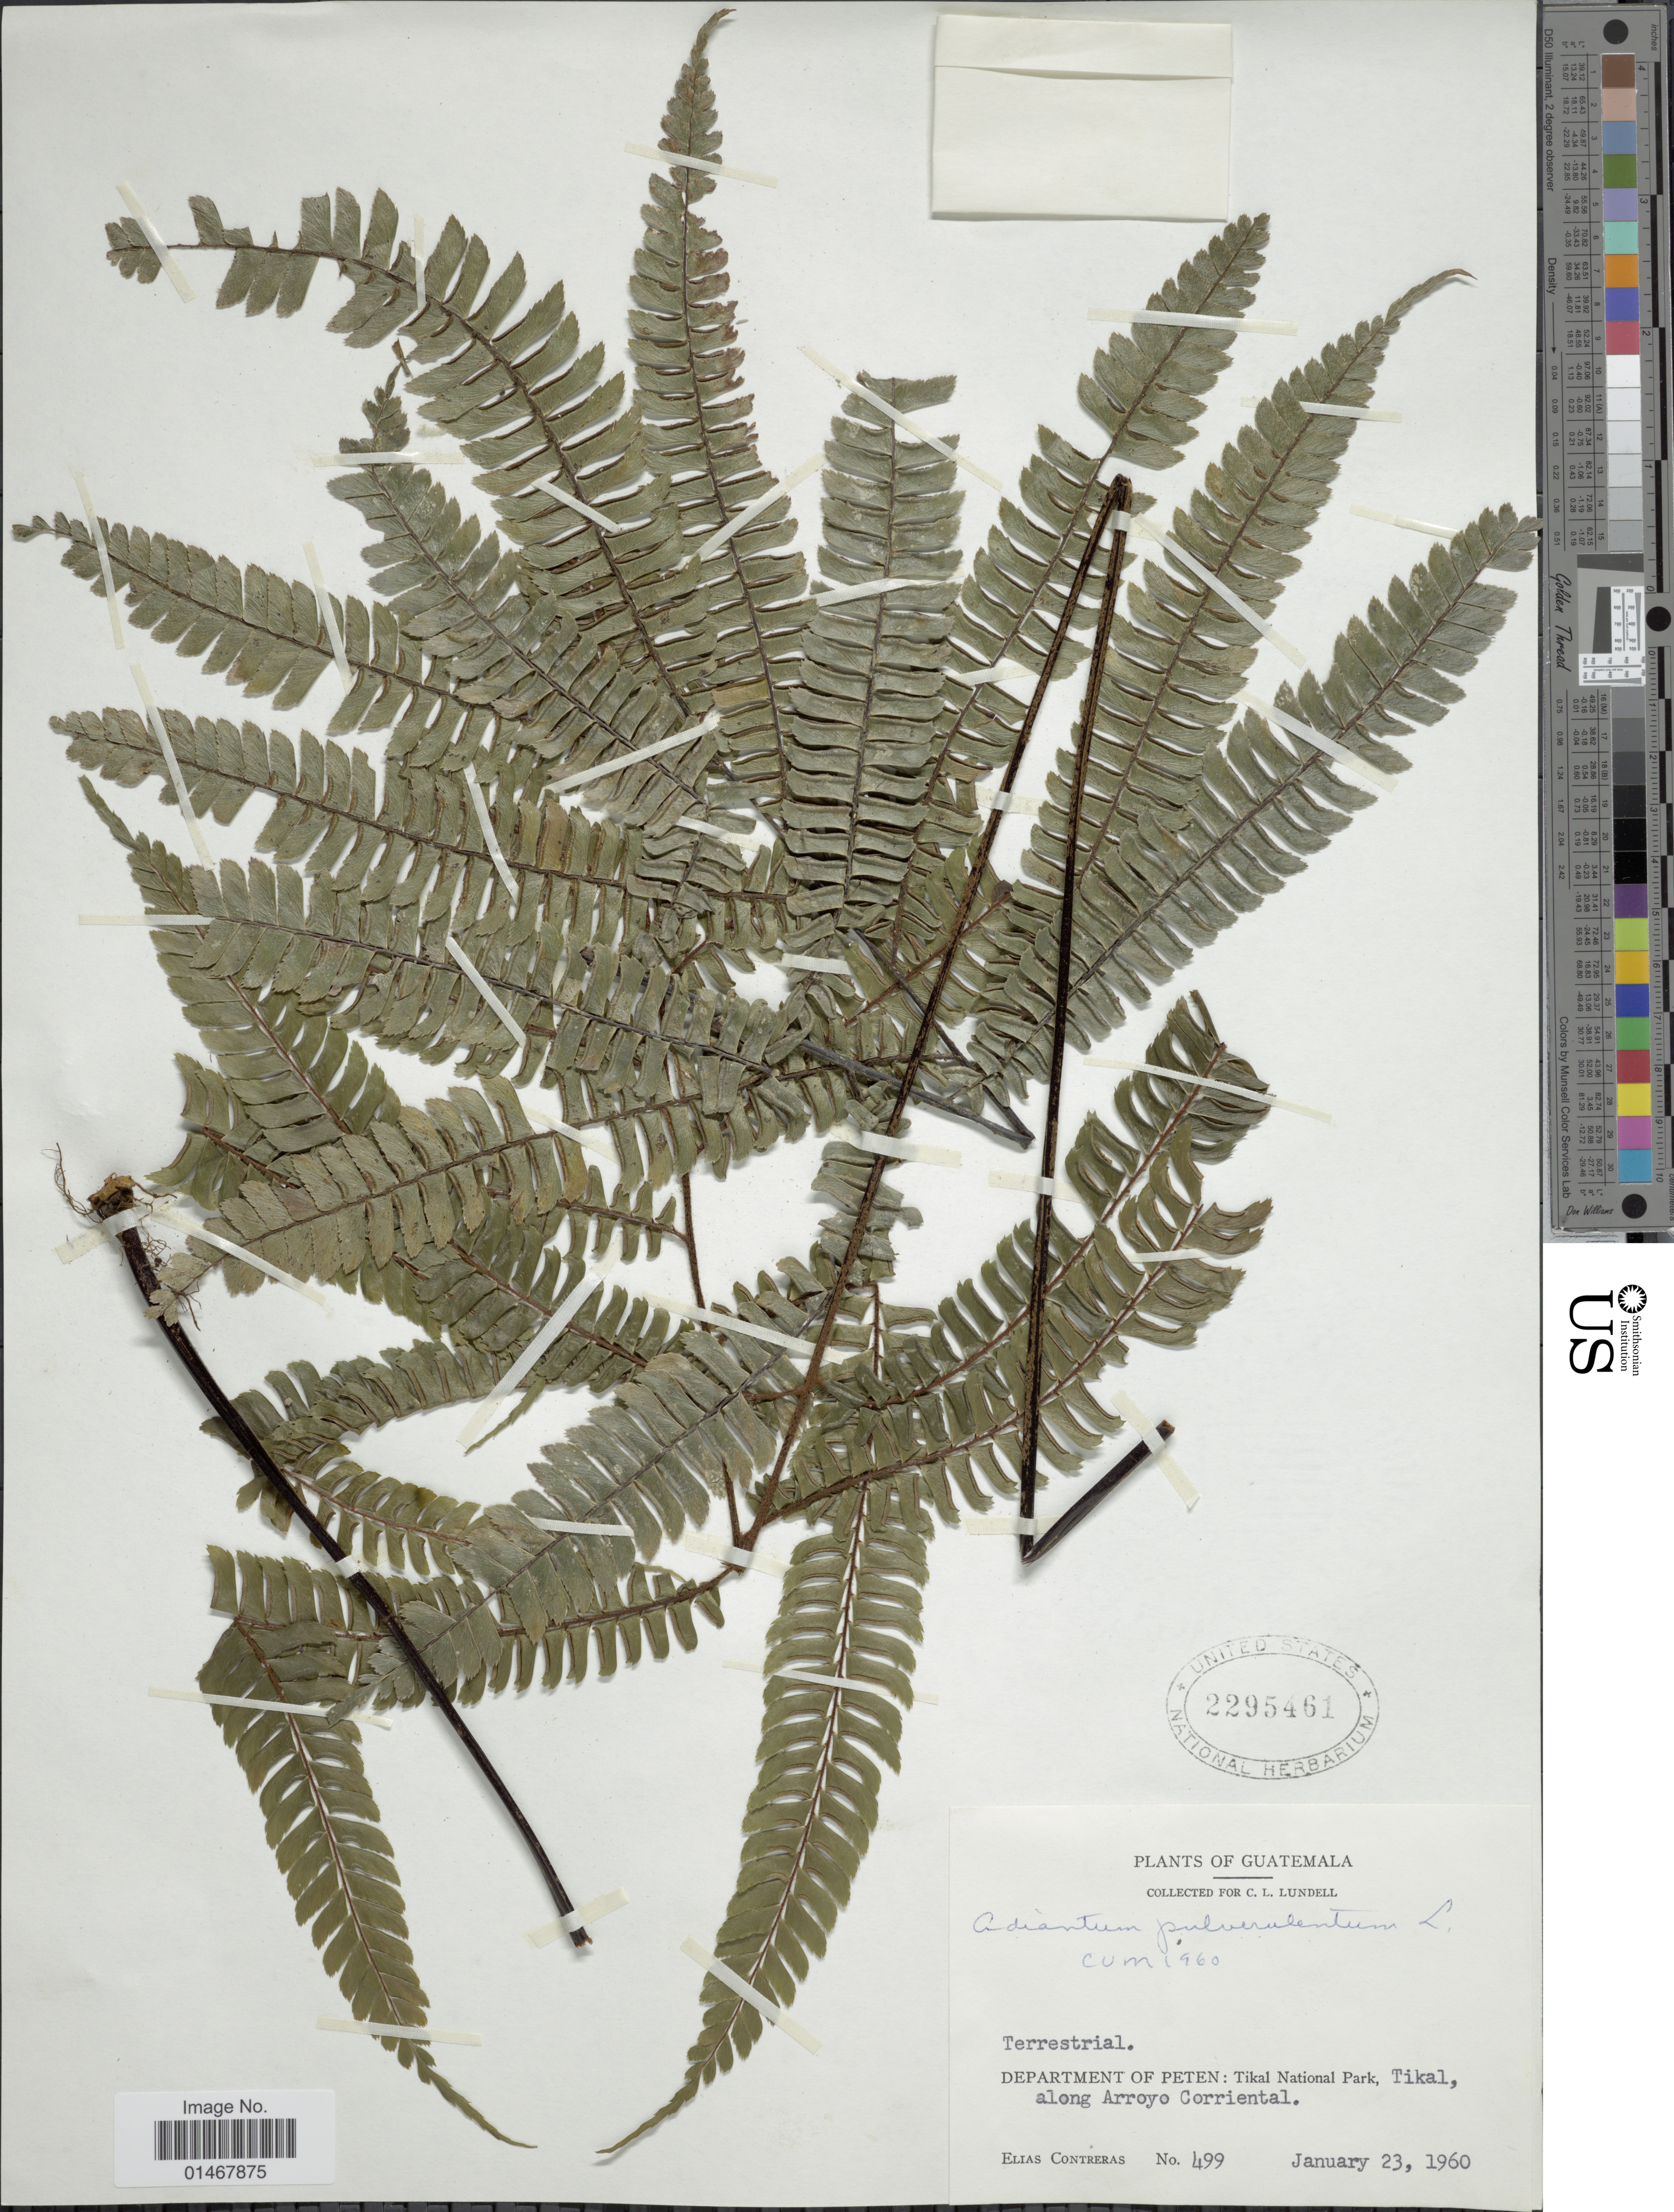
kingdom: Plantae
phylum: Tracheophyta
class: Polypodiopsida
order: Polypodiales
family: Pteridaceae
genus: Adiantum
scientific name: Adiantum pulverulentum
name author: L.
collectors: E. Contreras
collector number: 499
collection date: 1960-01-23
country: Guatemala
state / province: El Petén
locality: Department of Peten: Tikal National Park, Tikal, along Arroyo Corriental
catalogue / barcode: US 2295461